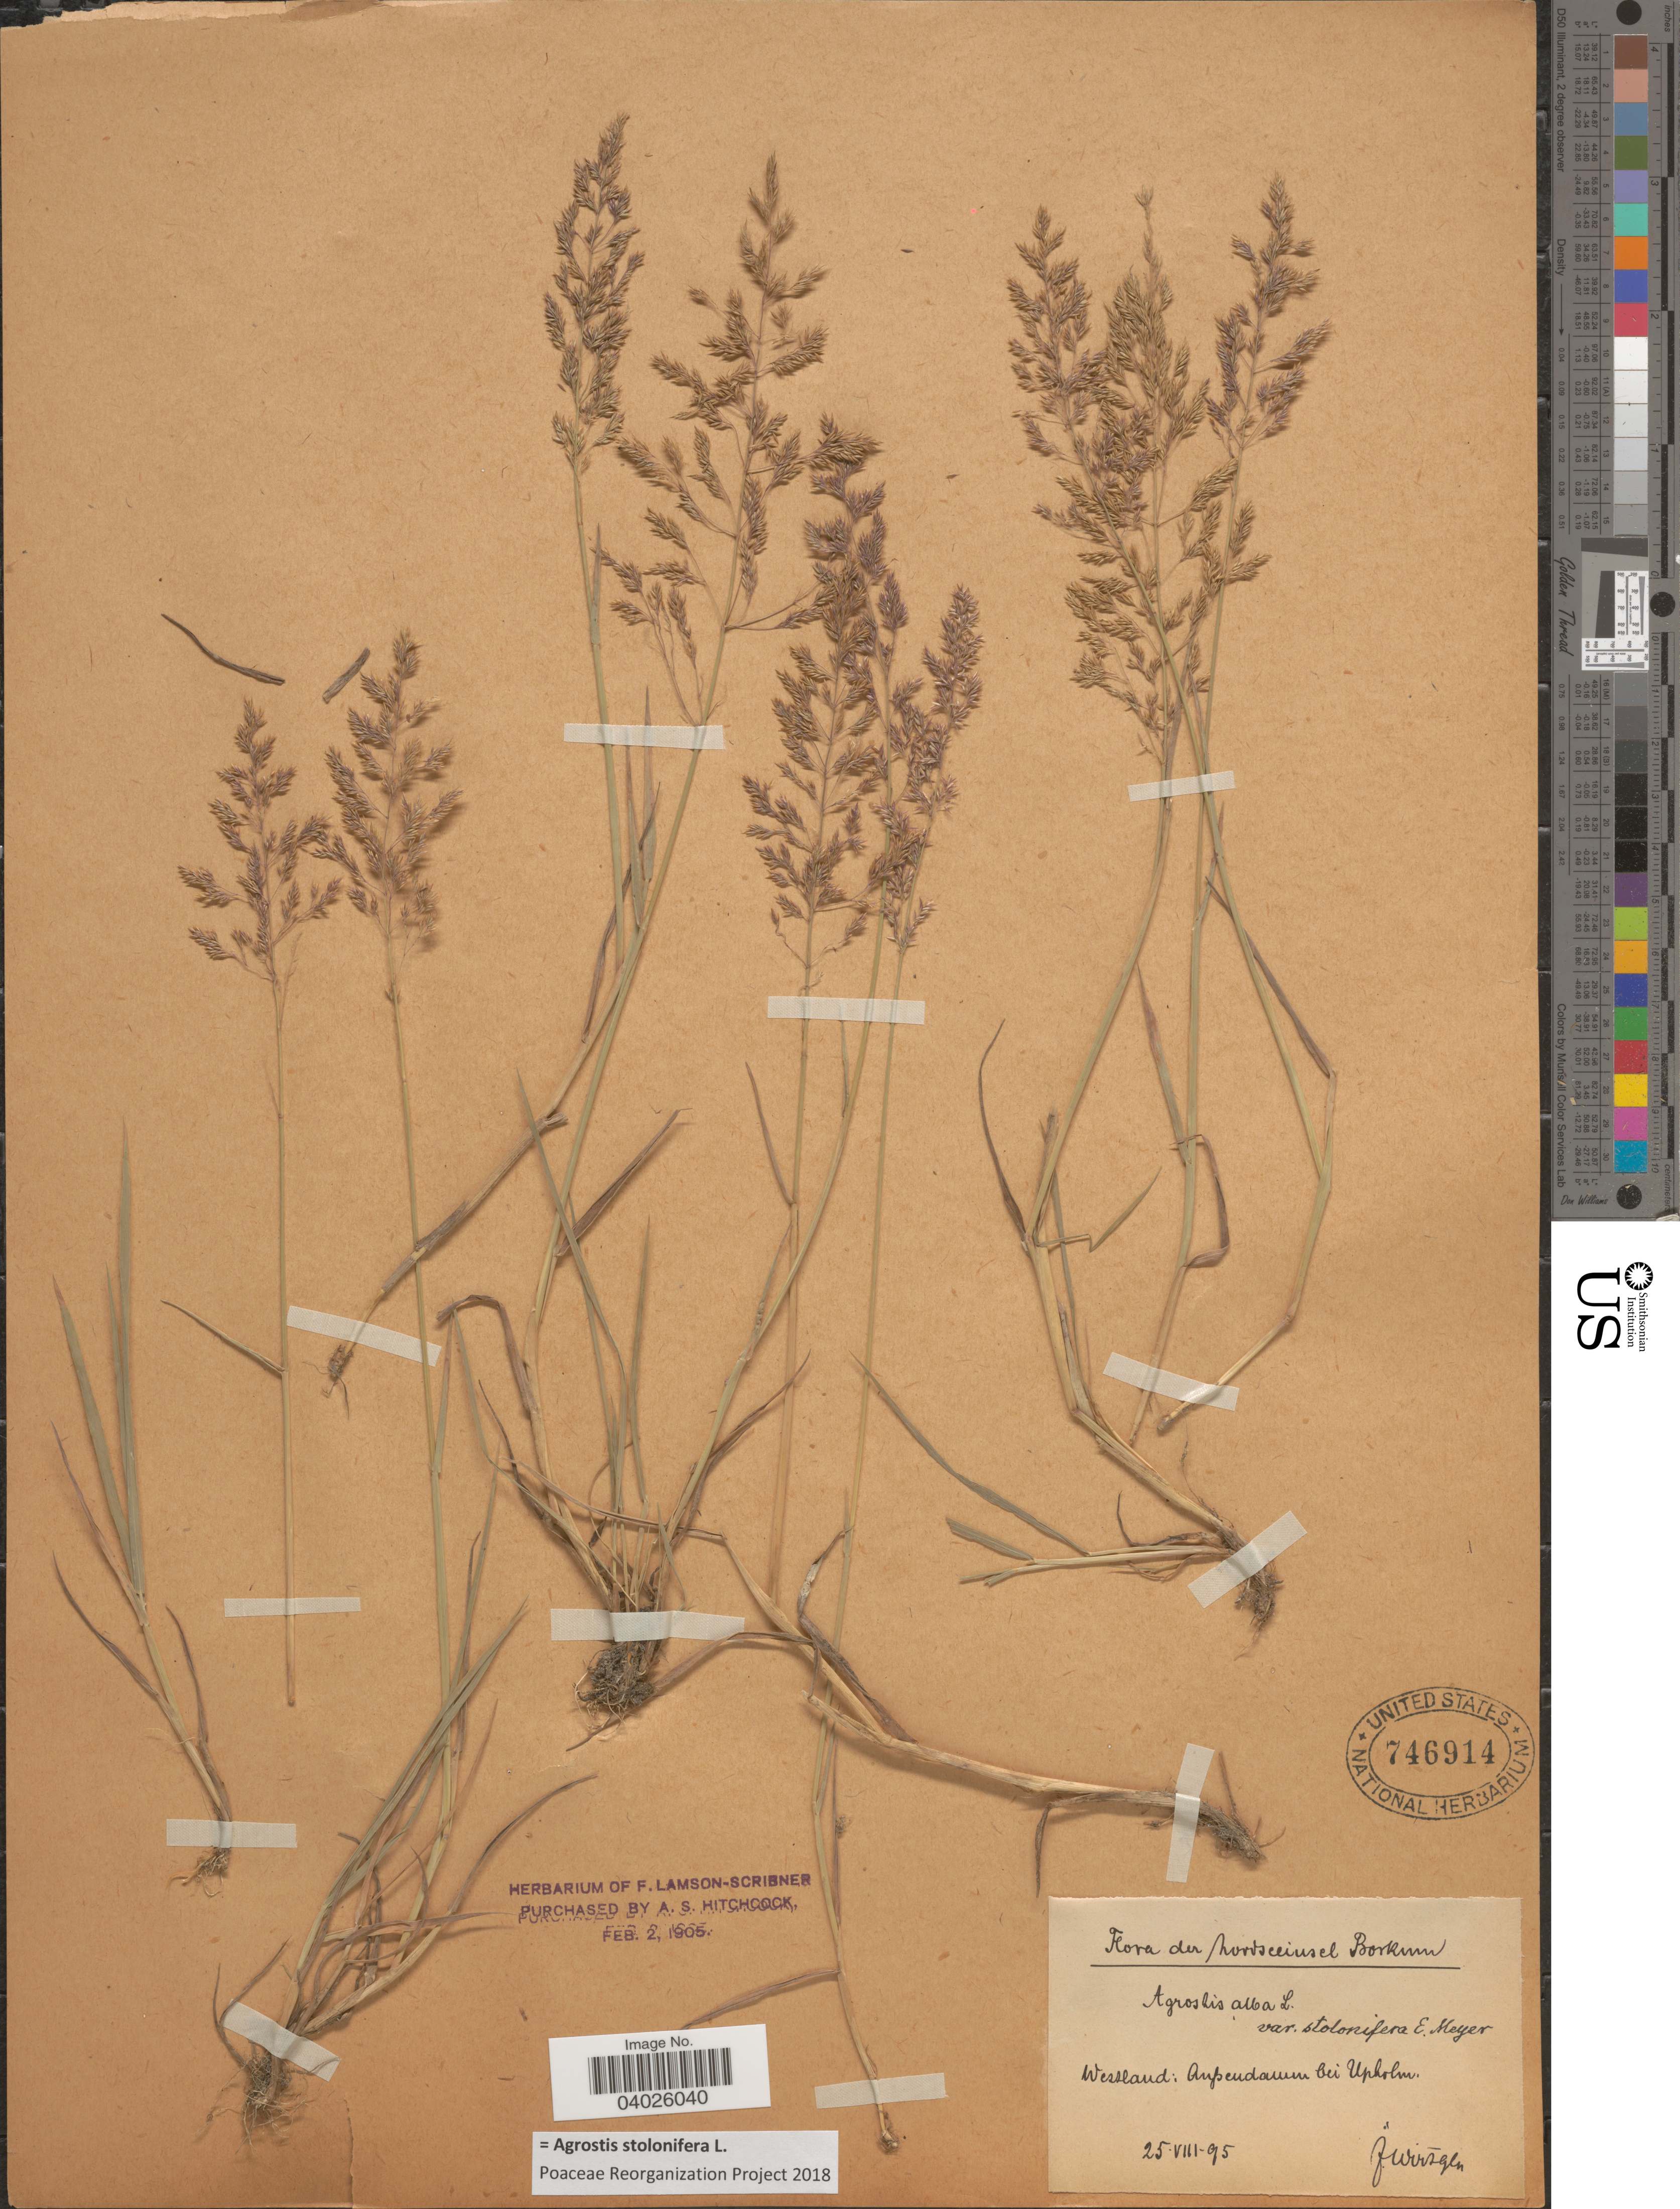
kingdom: Plantae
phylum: Tracheophyta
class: Liliopsida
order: Poales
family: Poaceae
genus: Agrostis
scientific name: Agrostis stolonifera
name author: L.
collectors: F. Wirtgen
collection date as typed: Transcribed d/m/y: 25/8/95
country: Germany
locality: Nordseeinsel Borkum. Westland: Anpendamm bei Upholm. [interpreted]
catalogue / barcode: US 746914